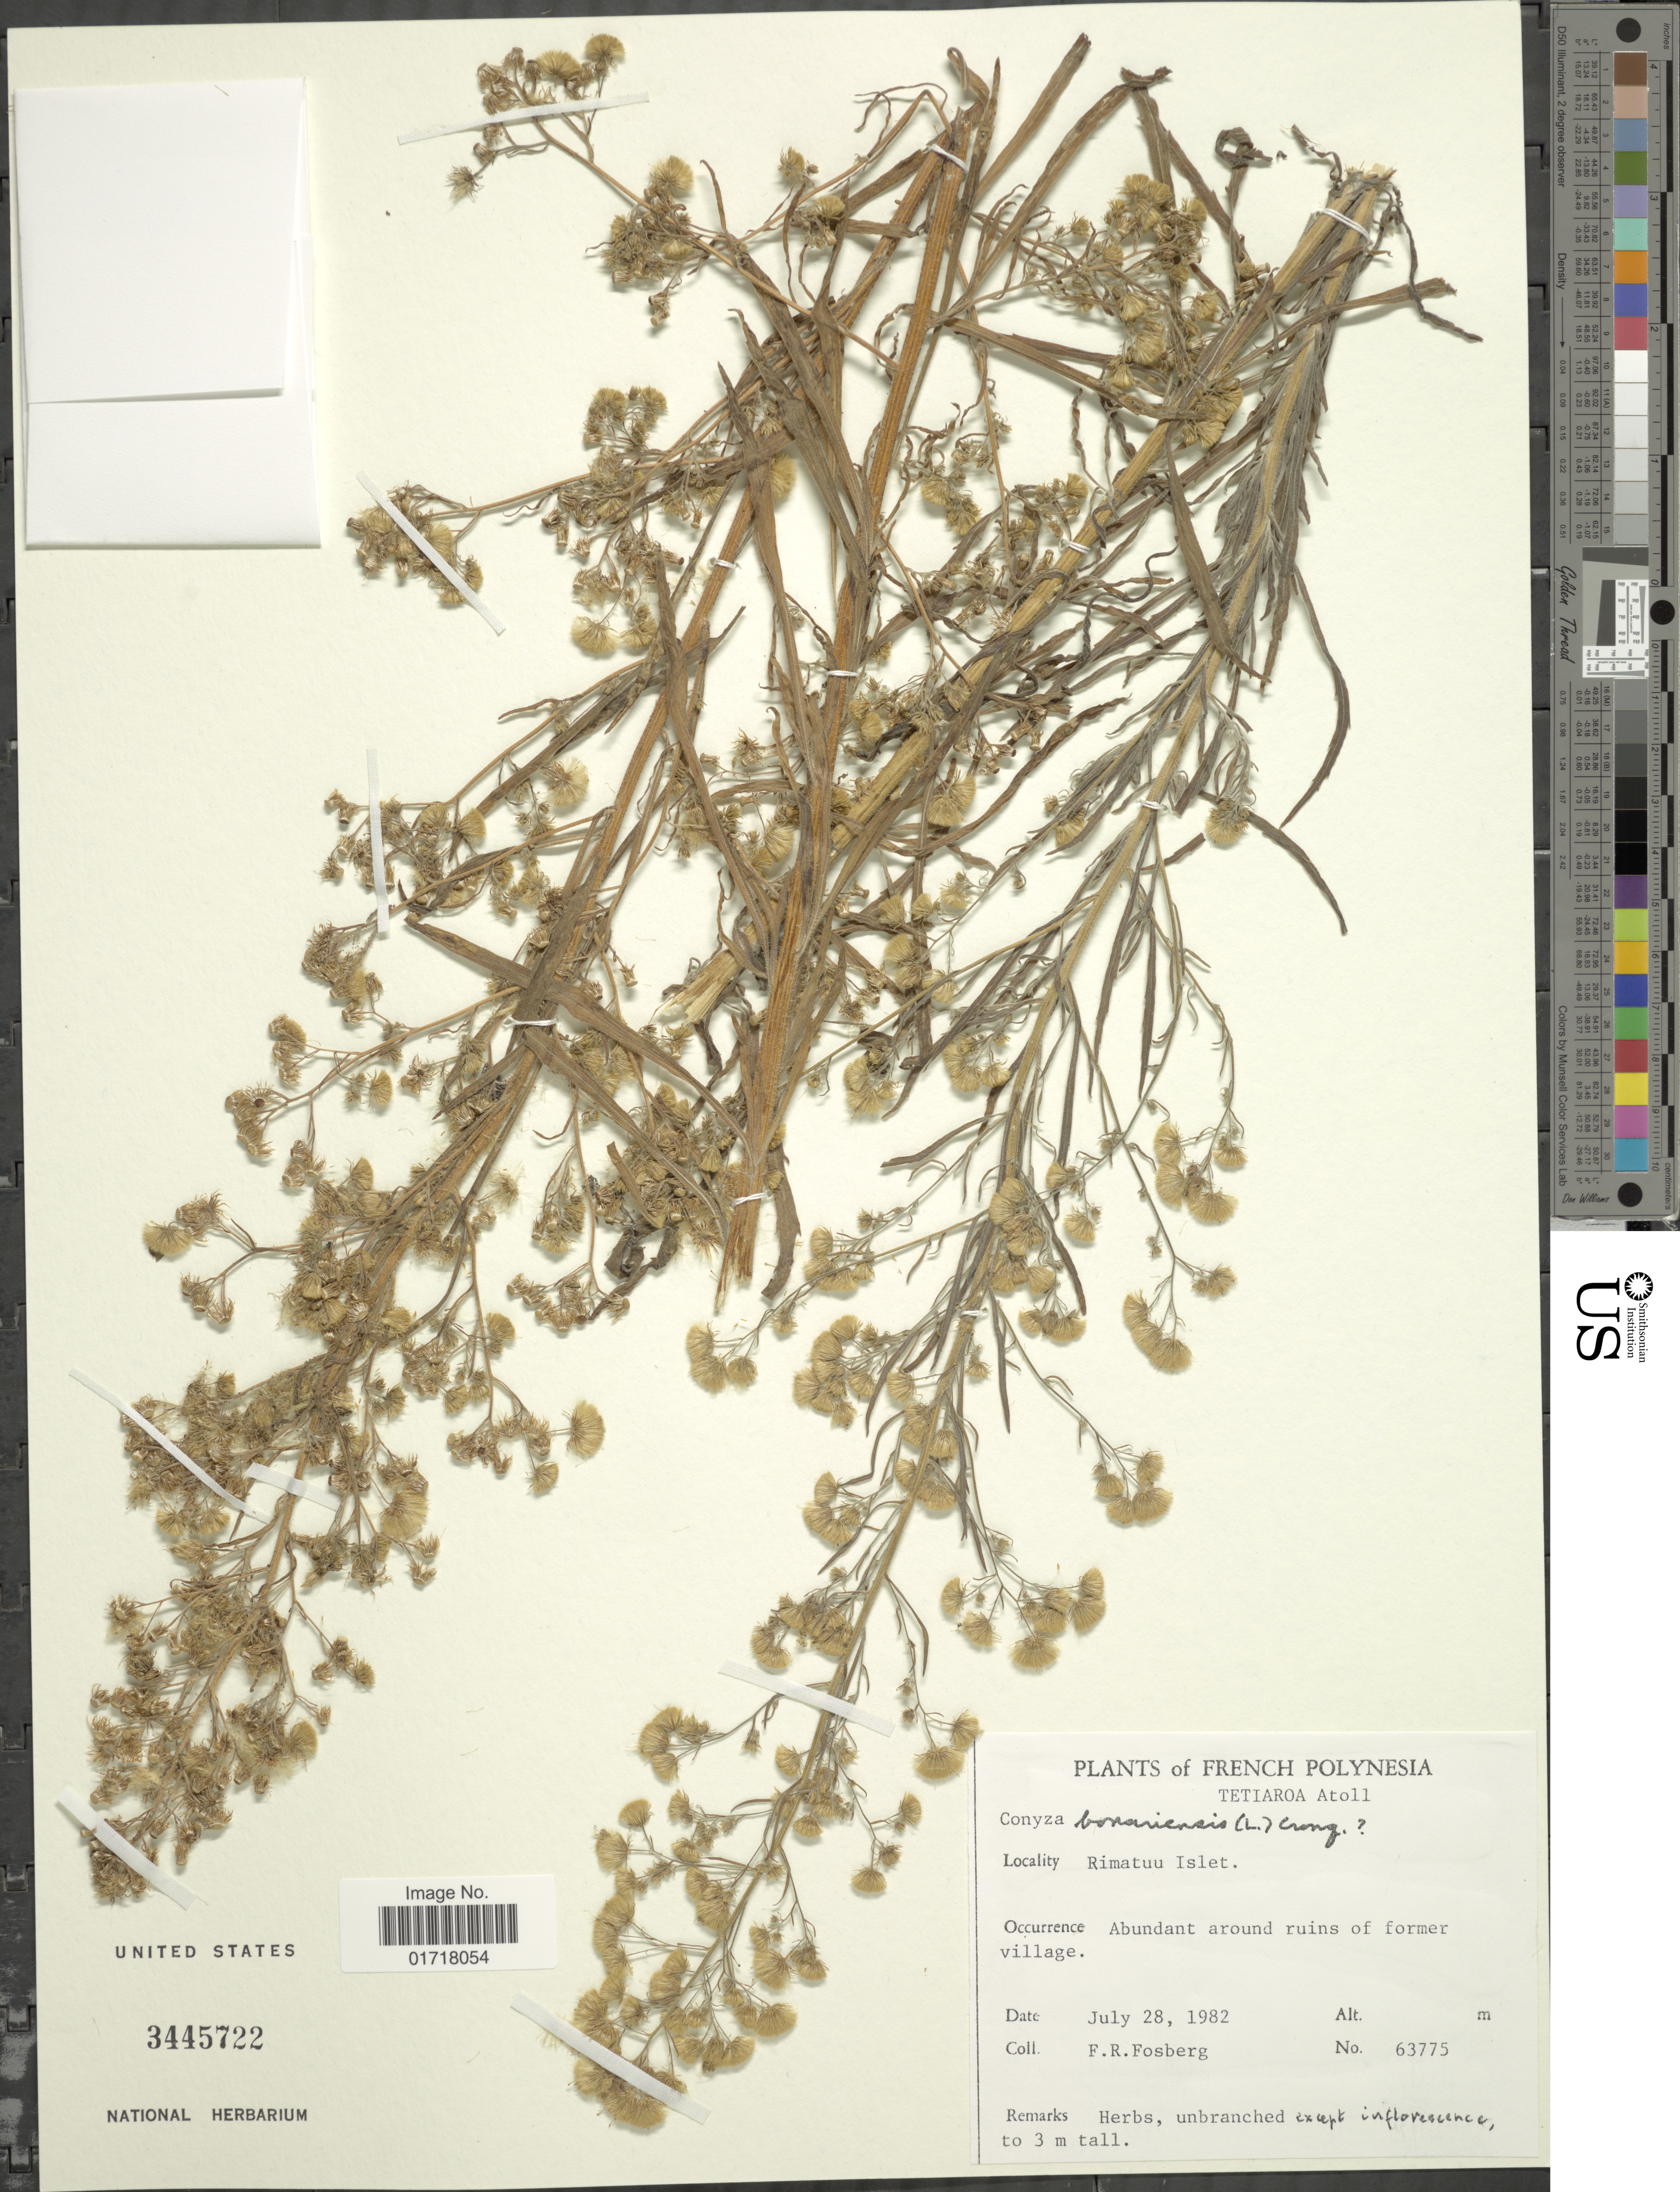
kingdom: Plantae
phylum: Tracheophyta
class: Magnoliopsida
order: Asterales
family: Asteraceae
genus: Erigeron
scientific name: Erigeron bonariensis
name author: L.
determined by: Wagner, W. L., (BOT), Smithsonian Institution - National Museum of Natural History (UNITED STATES)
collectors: F. R. Fosberg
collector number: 63775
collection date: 1982-07-28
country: French Polynesia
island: Tetiaroa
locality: Tetiaroa Atoll, Rimatuu Islet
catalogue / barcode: US 3445722